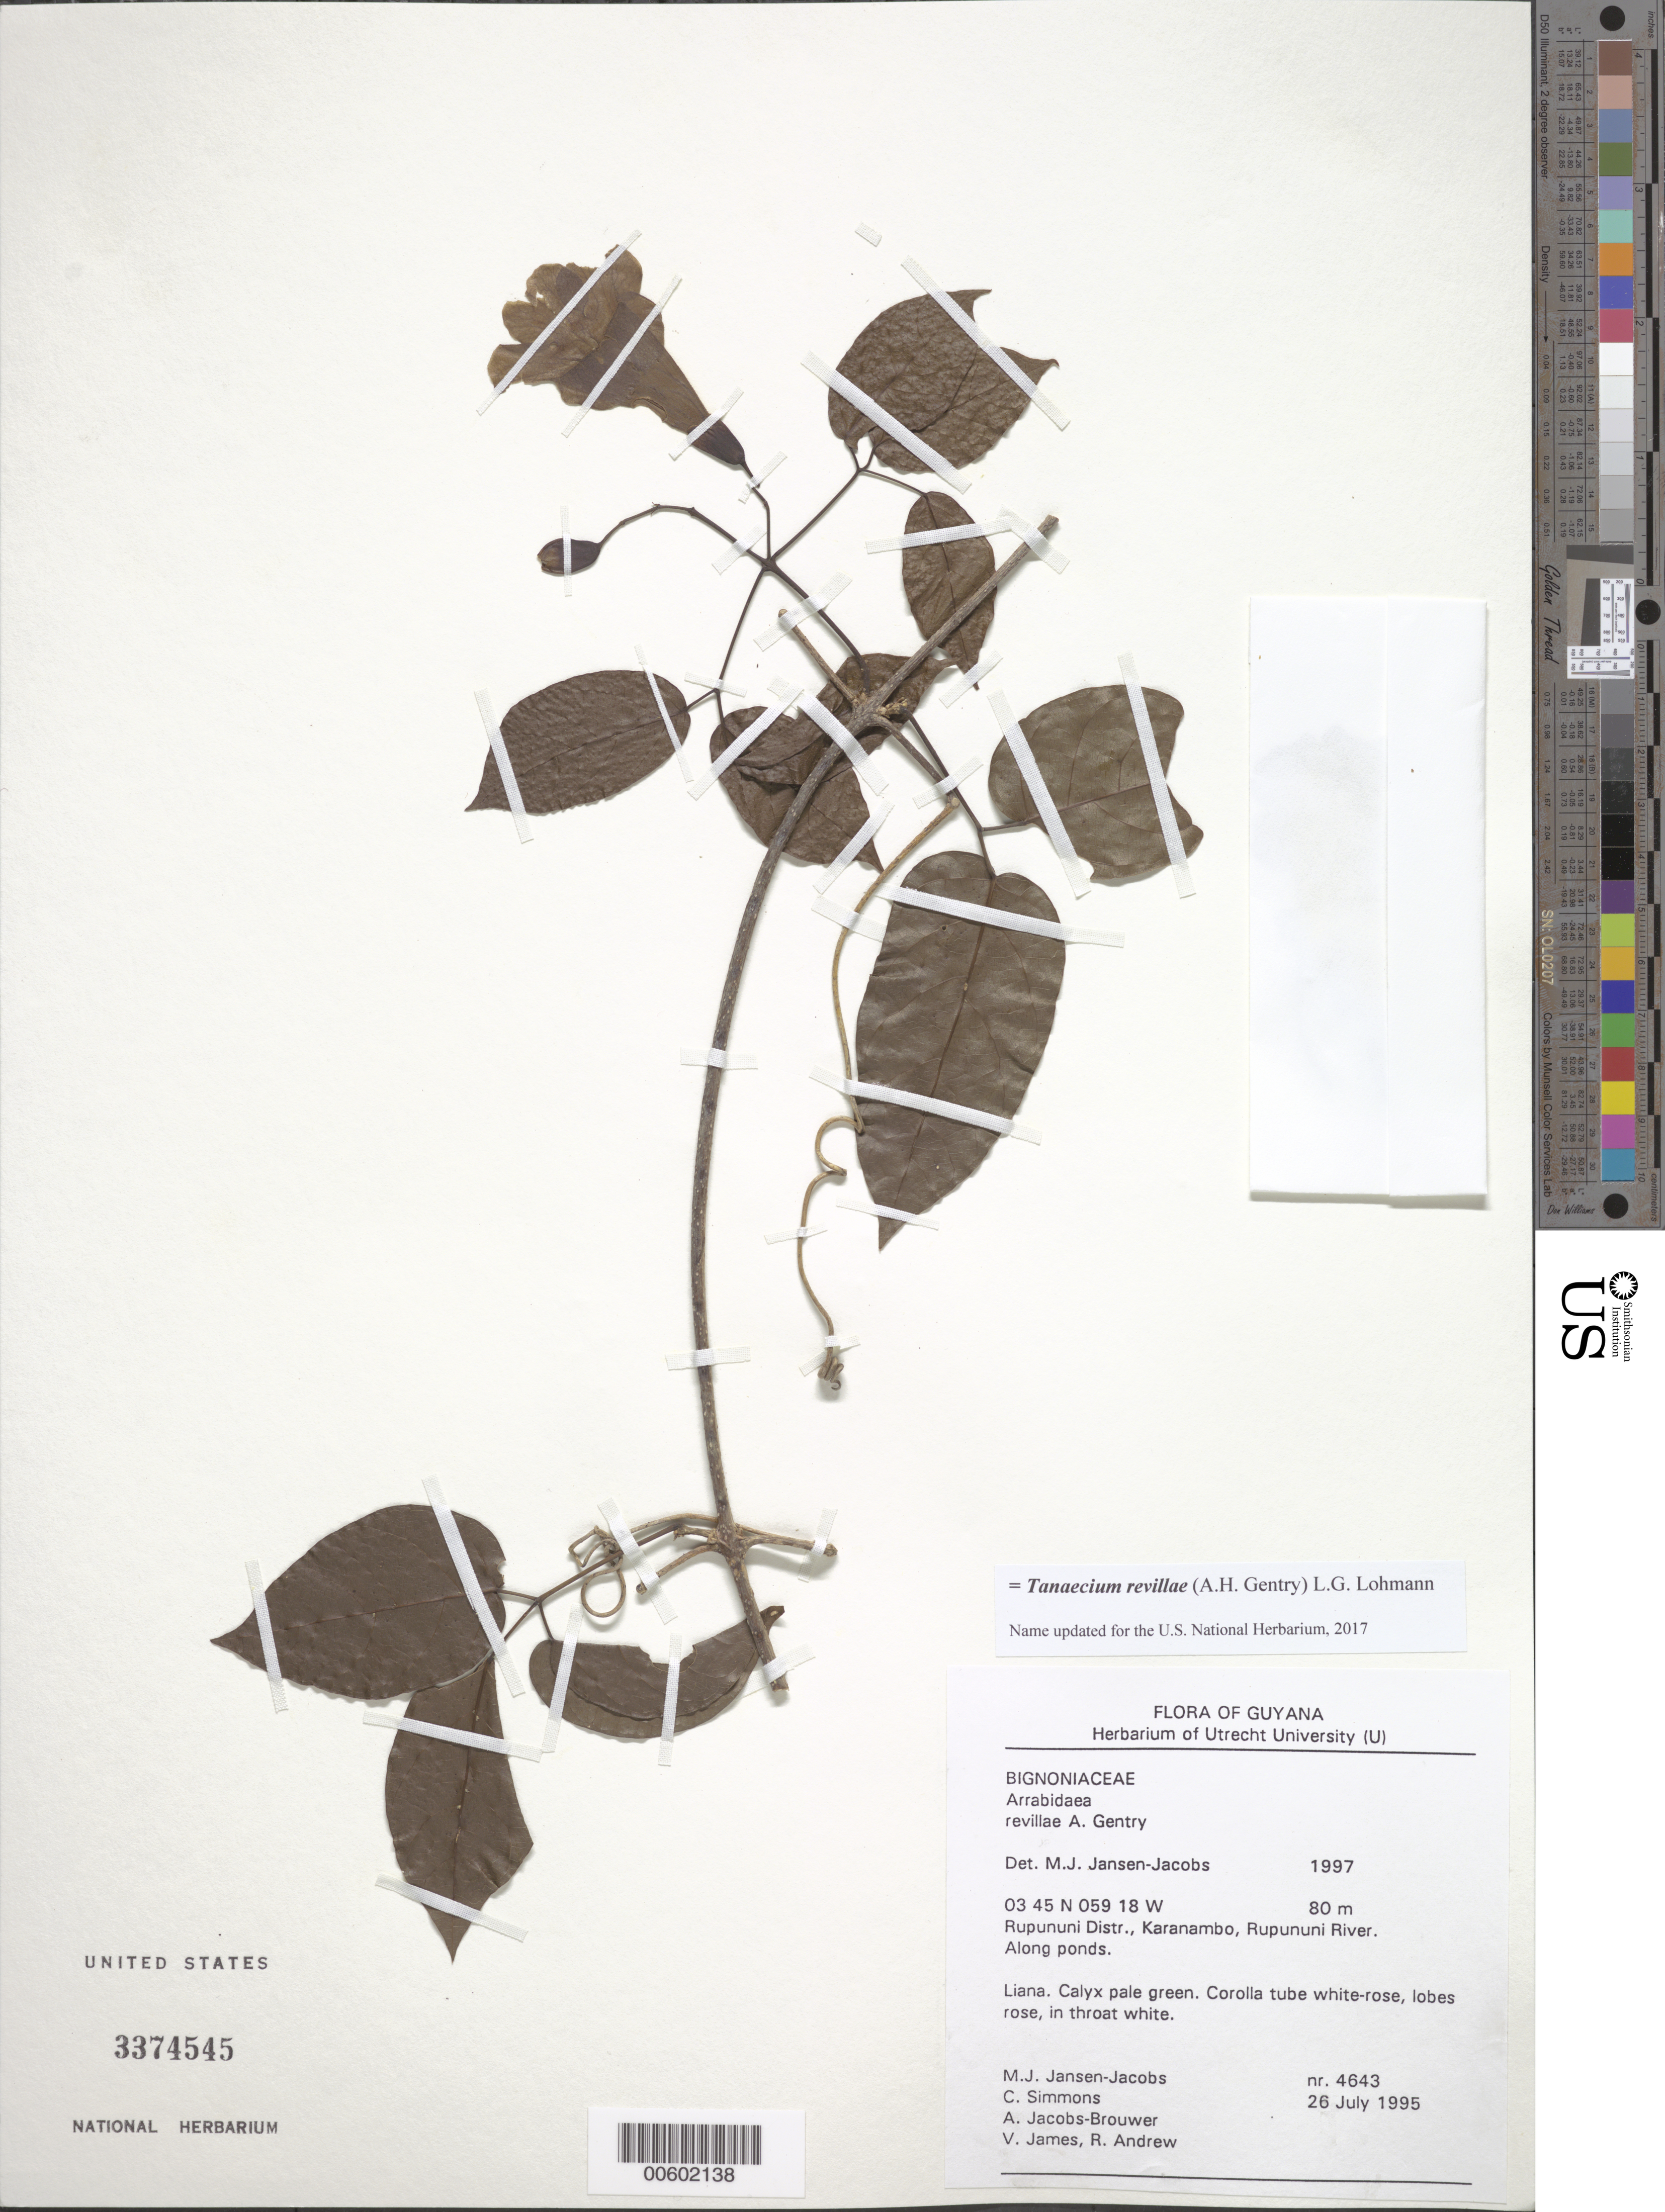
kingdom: Plantae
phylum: Tracheophyta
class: Magnoliopsida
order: Lamiales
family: Bignoniaceae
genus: Tanaecium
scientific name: Tanaecium revillae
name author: (A.H. Gentry) L.G. Lohmann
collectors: M. J. Jansen-Jacobs, C. Simons, A. Jacobs-Brouwer, V. James & R. Andrew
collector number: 4643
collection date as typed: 26-Jul-95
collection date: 1995-07-26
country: Guyana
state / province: U. Takutu-U. Essequibo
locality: Karanambo, Rupununi River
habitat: Along ponds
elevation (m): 80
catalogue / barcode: US 3374545